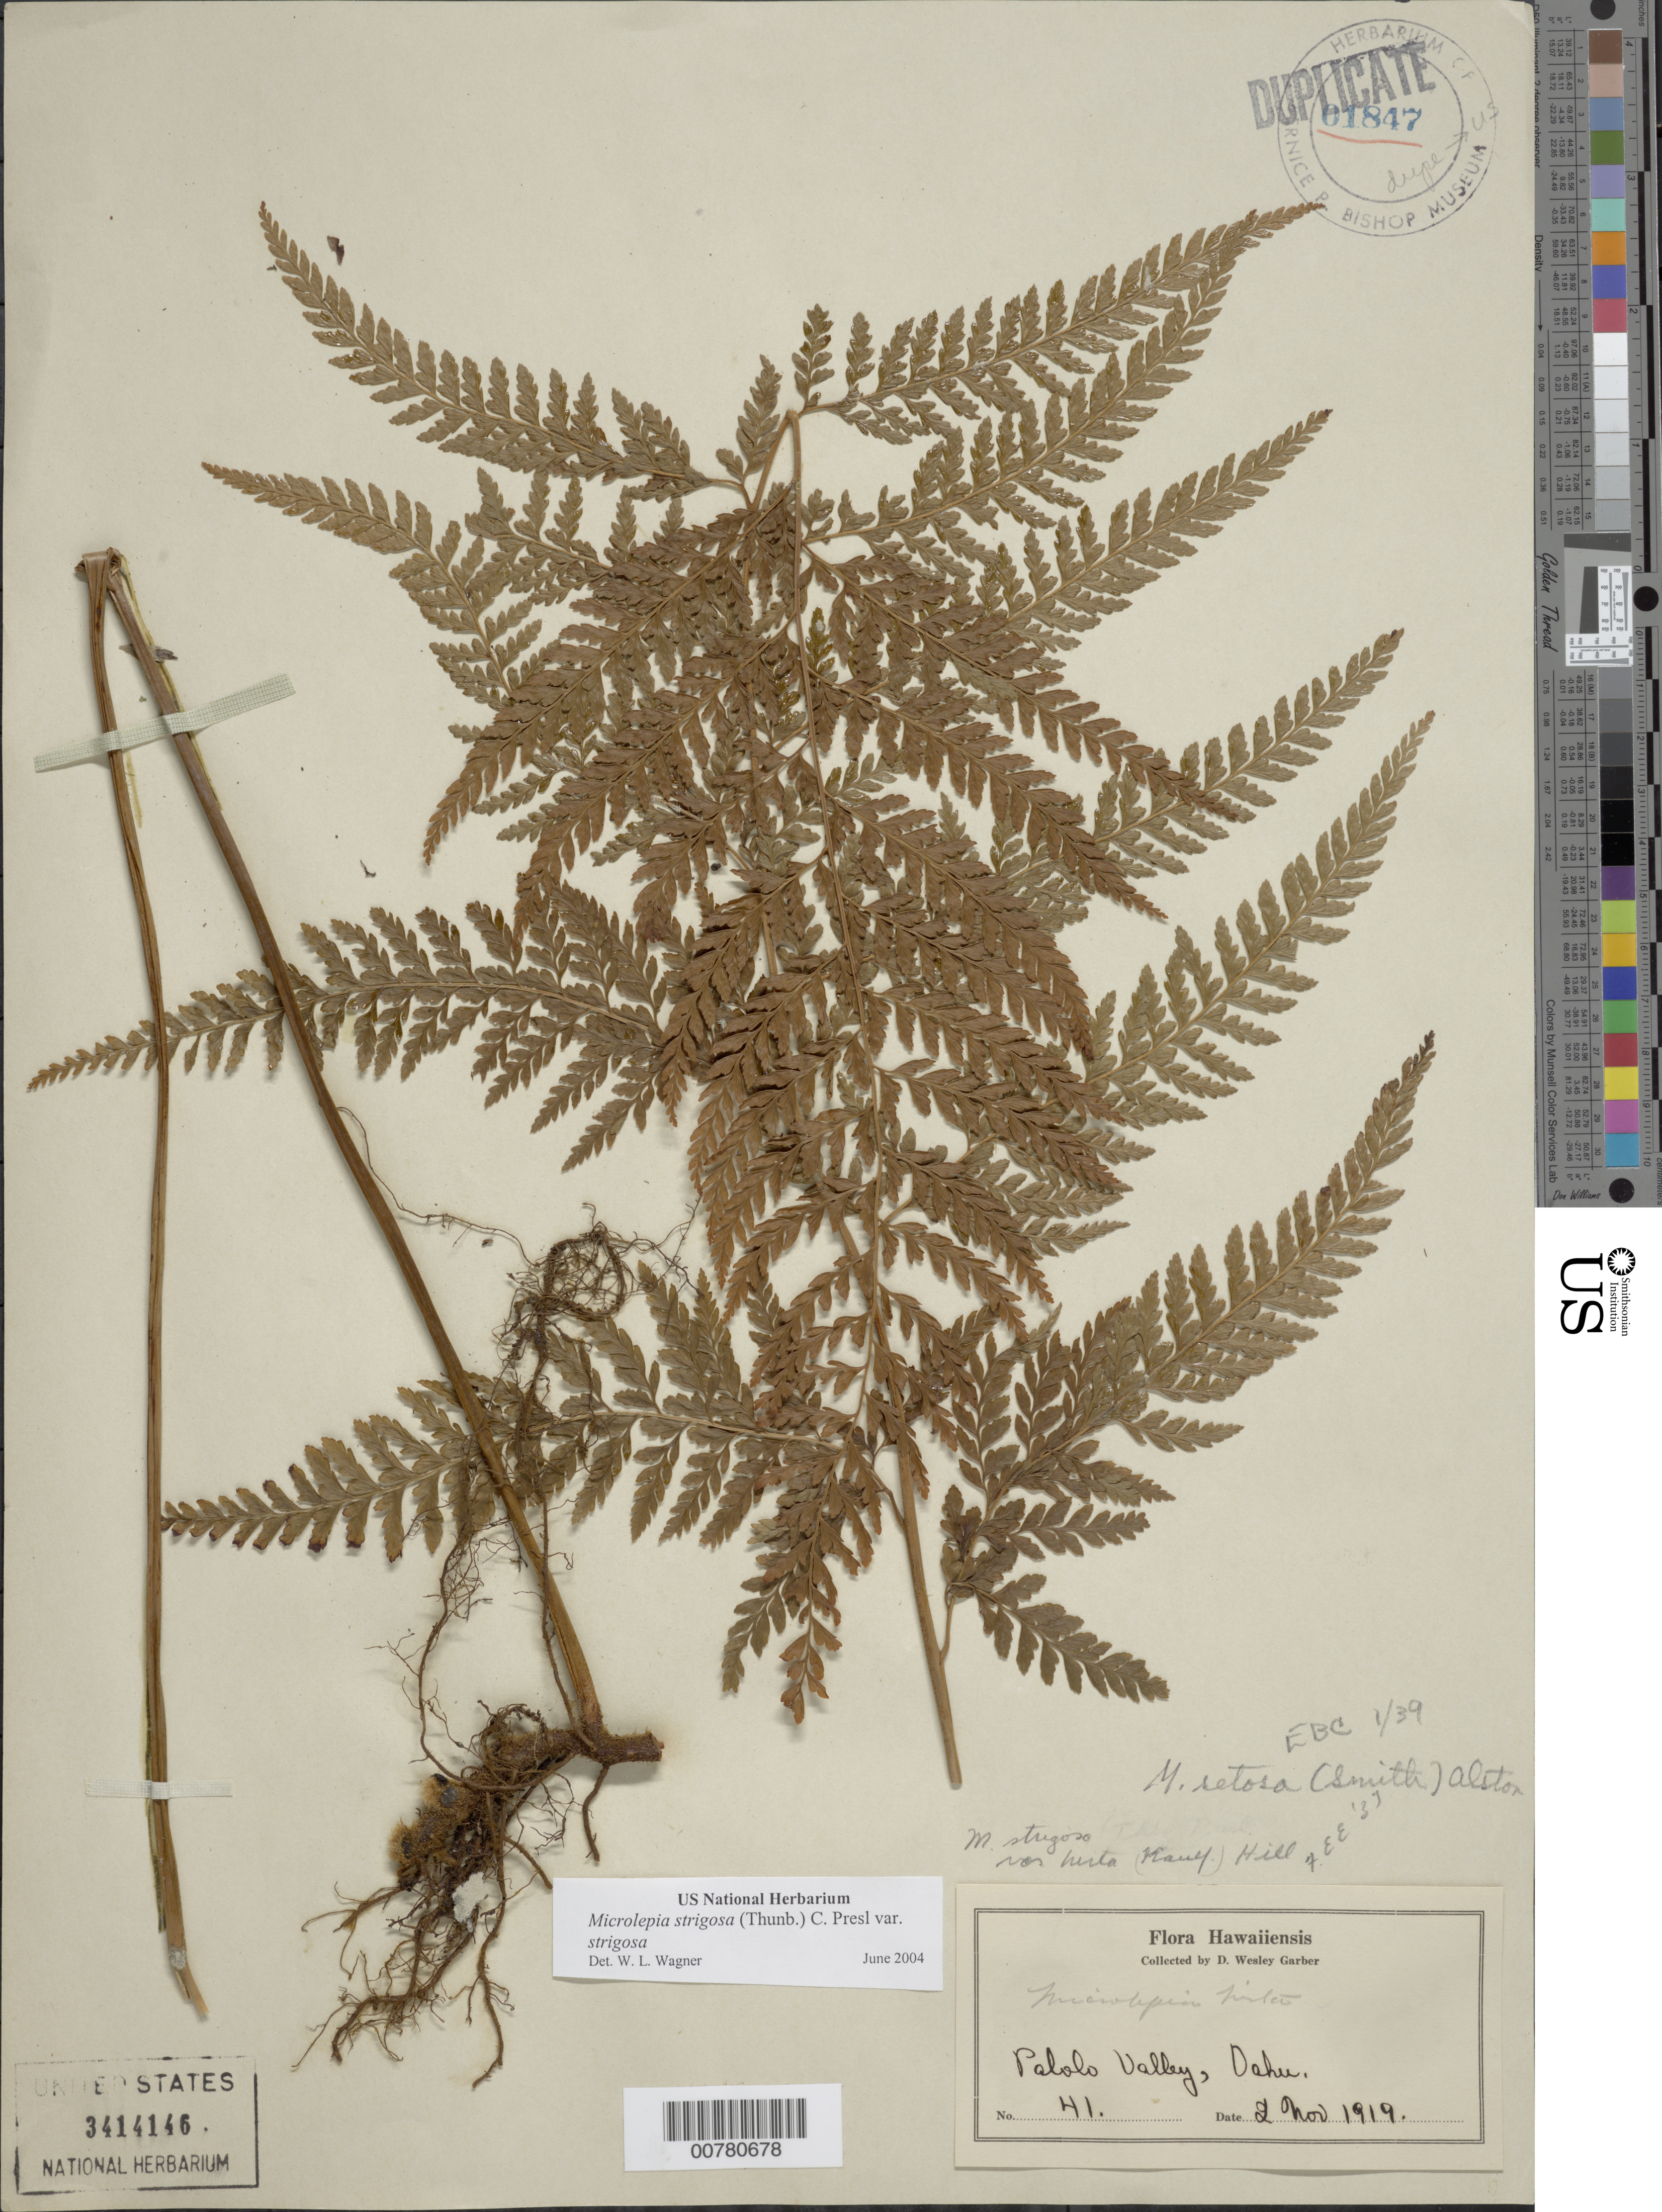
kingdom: Plantae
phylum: Tracheophyta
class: Polypodiopsida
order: Polypodiales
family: Dennstaedtiaceae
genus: Microlepia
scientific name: Microlepia strigosa var. strigosa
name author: (Thunb.) C. Presl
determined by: Wagner, W. L., (BOT), Smithsonian Institution - National Museum of Natural History (UNITED STATES)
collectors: D. W. Garber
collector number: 41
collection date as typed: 2 Nov 1919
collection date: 1919-11-02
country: United States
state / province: Hawaii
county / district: Honolulu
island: Oahu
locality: Palolo Valley.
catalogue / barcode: US 3414146